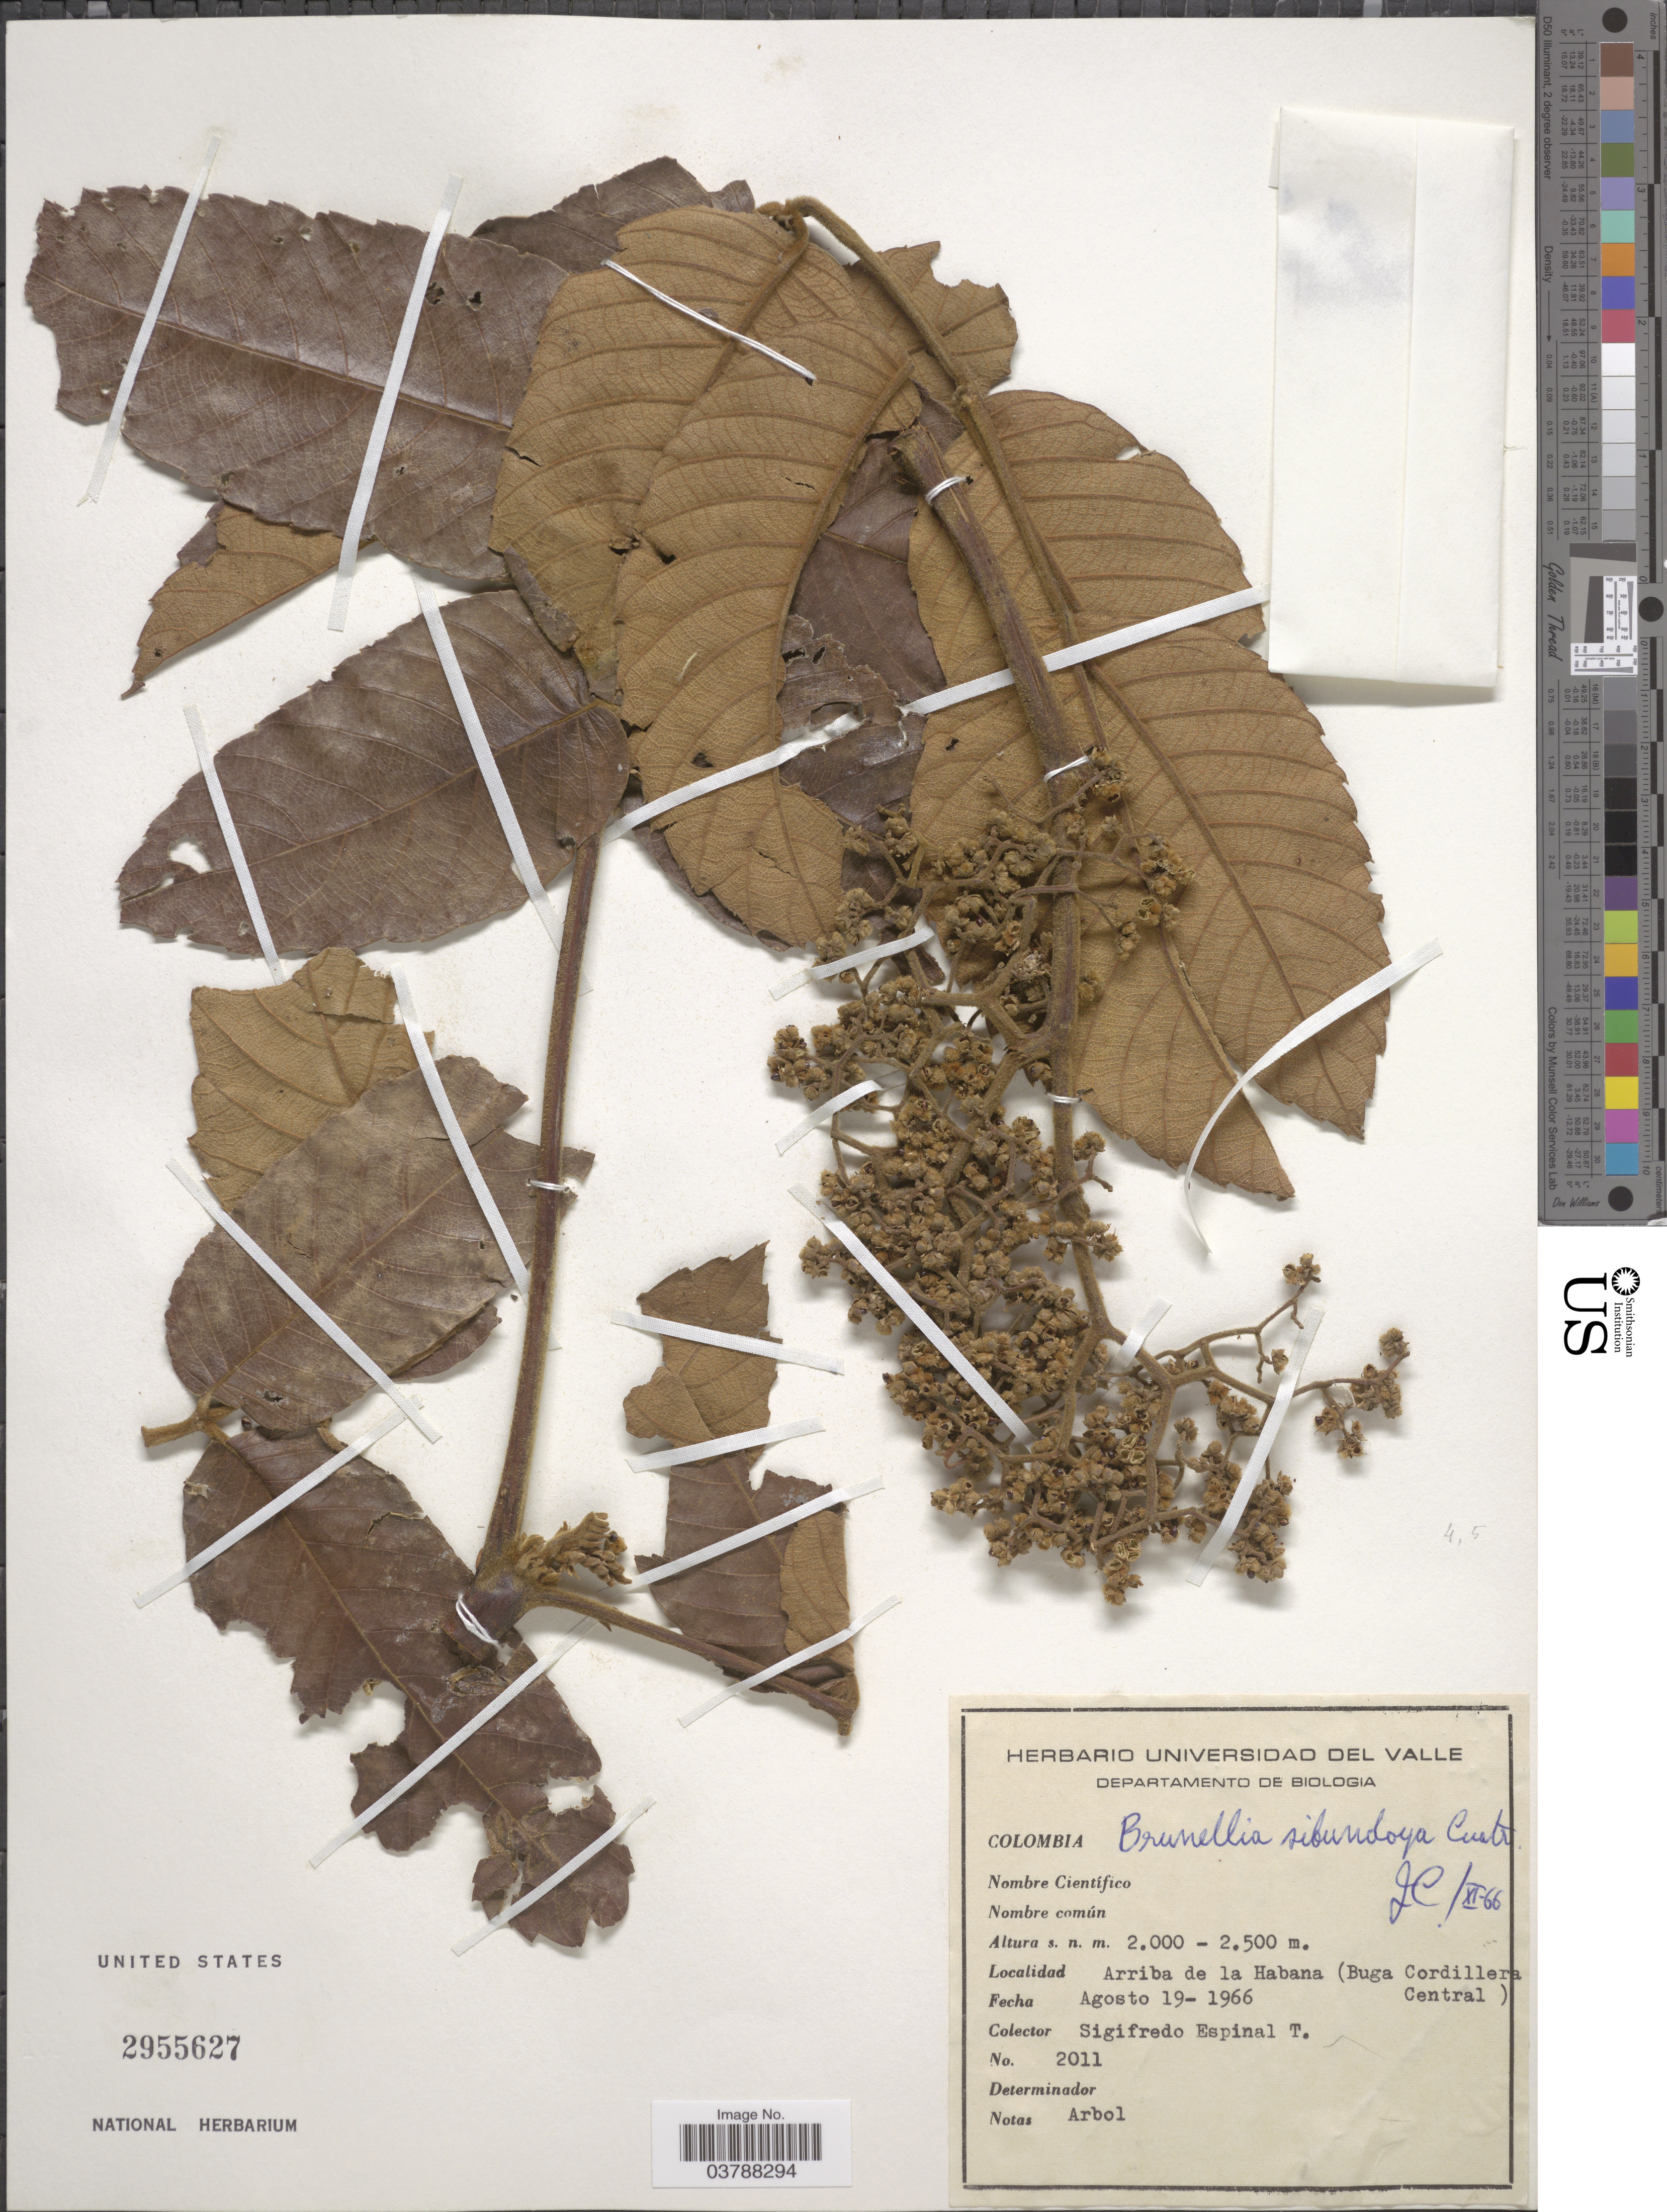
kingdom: Plantae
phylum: Tracheophyta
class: Magnoliopsida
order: Oxalidales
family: Brunelliaceae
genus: Brunellia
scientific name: Brunellia sibundoya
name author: Cuatrec.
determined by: Cuatrecasas, J.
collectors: S. Espinal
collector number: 2011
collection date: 1966-08-19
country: Colombia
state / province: Valle del Cauca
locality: Arriba de la Habana (Buga Cordillera Central).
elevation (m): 2000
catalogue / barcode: US 2955627